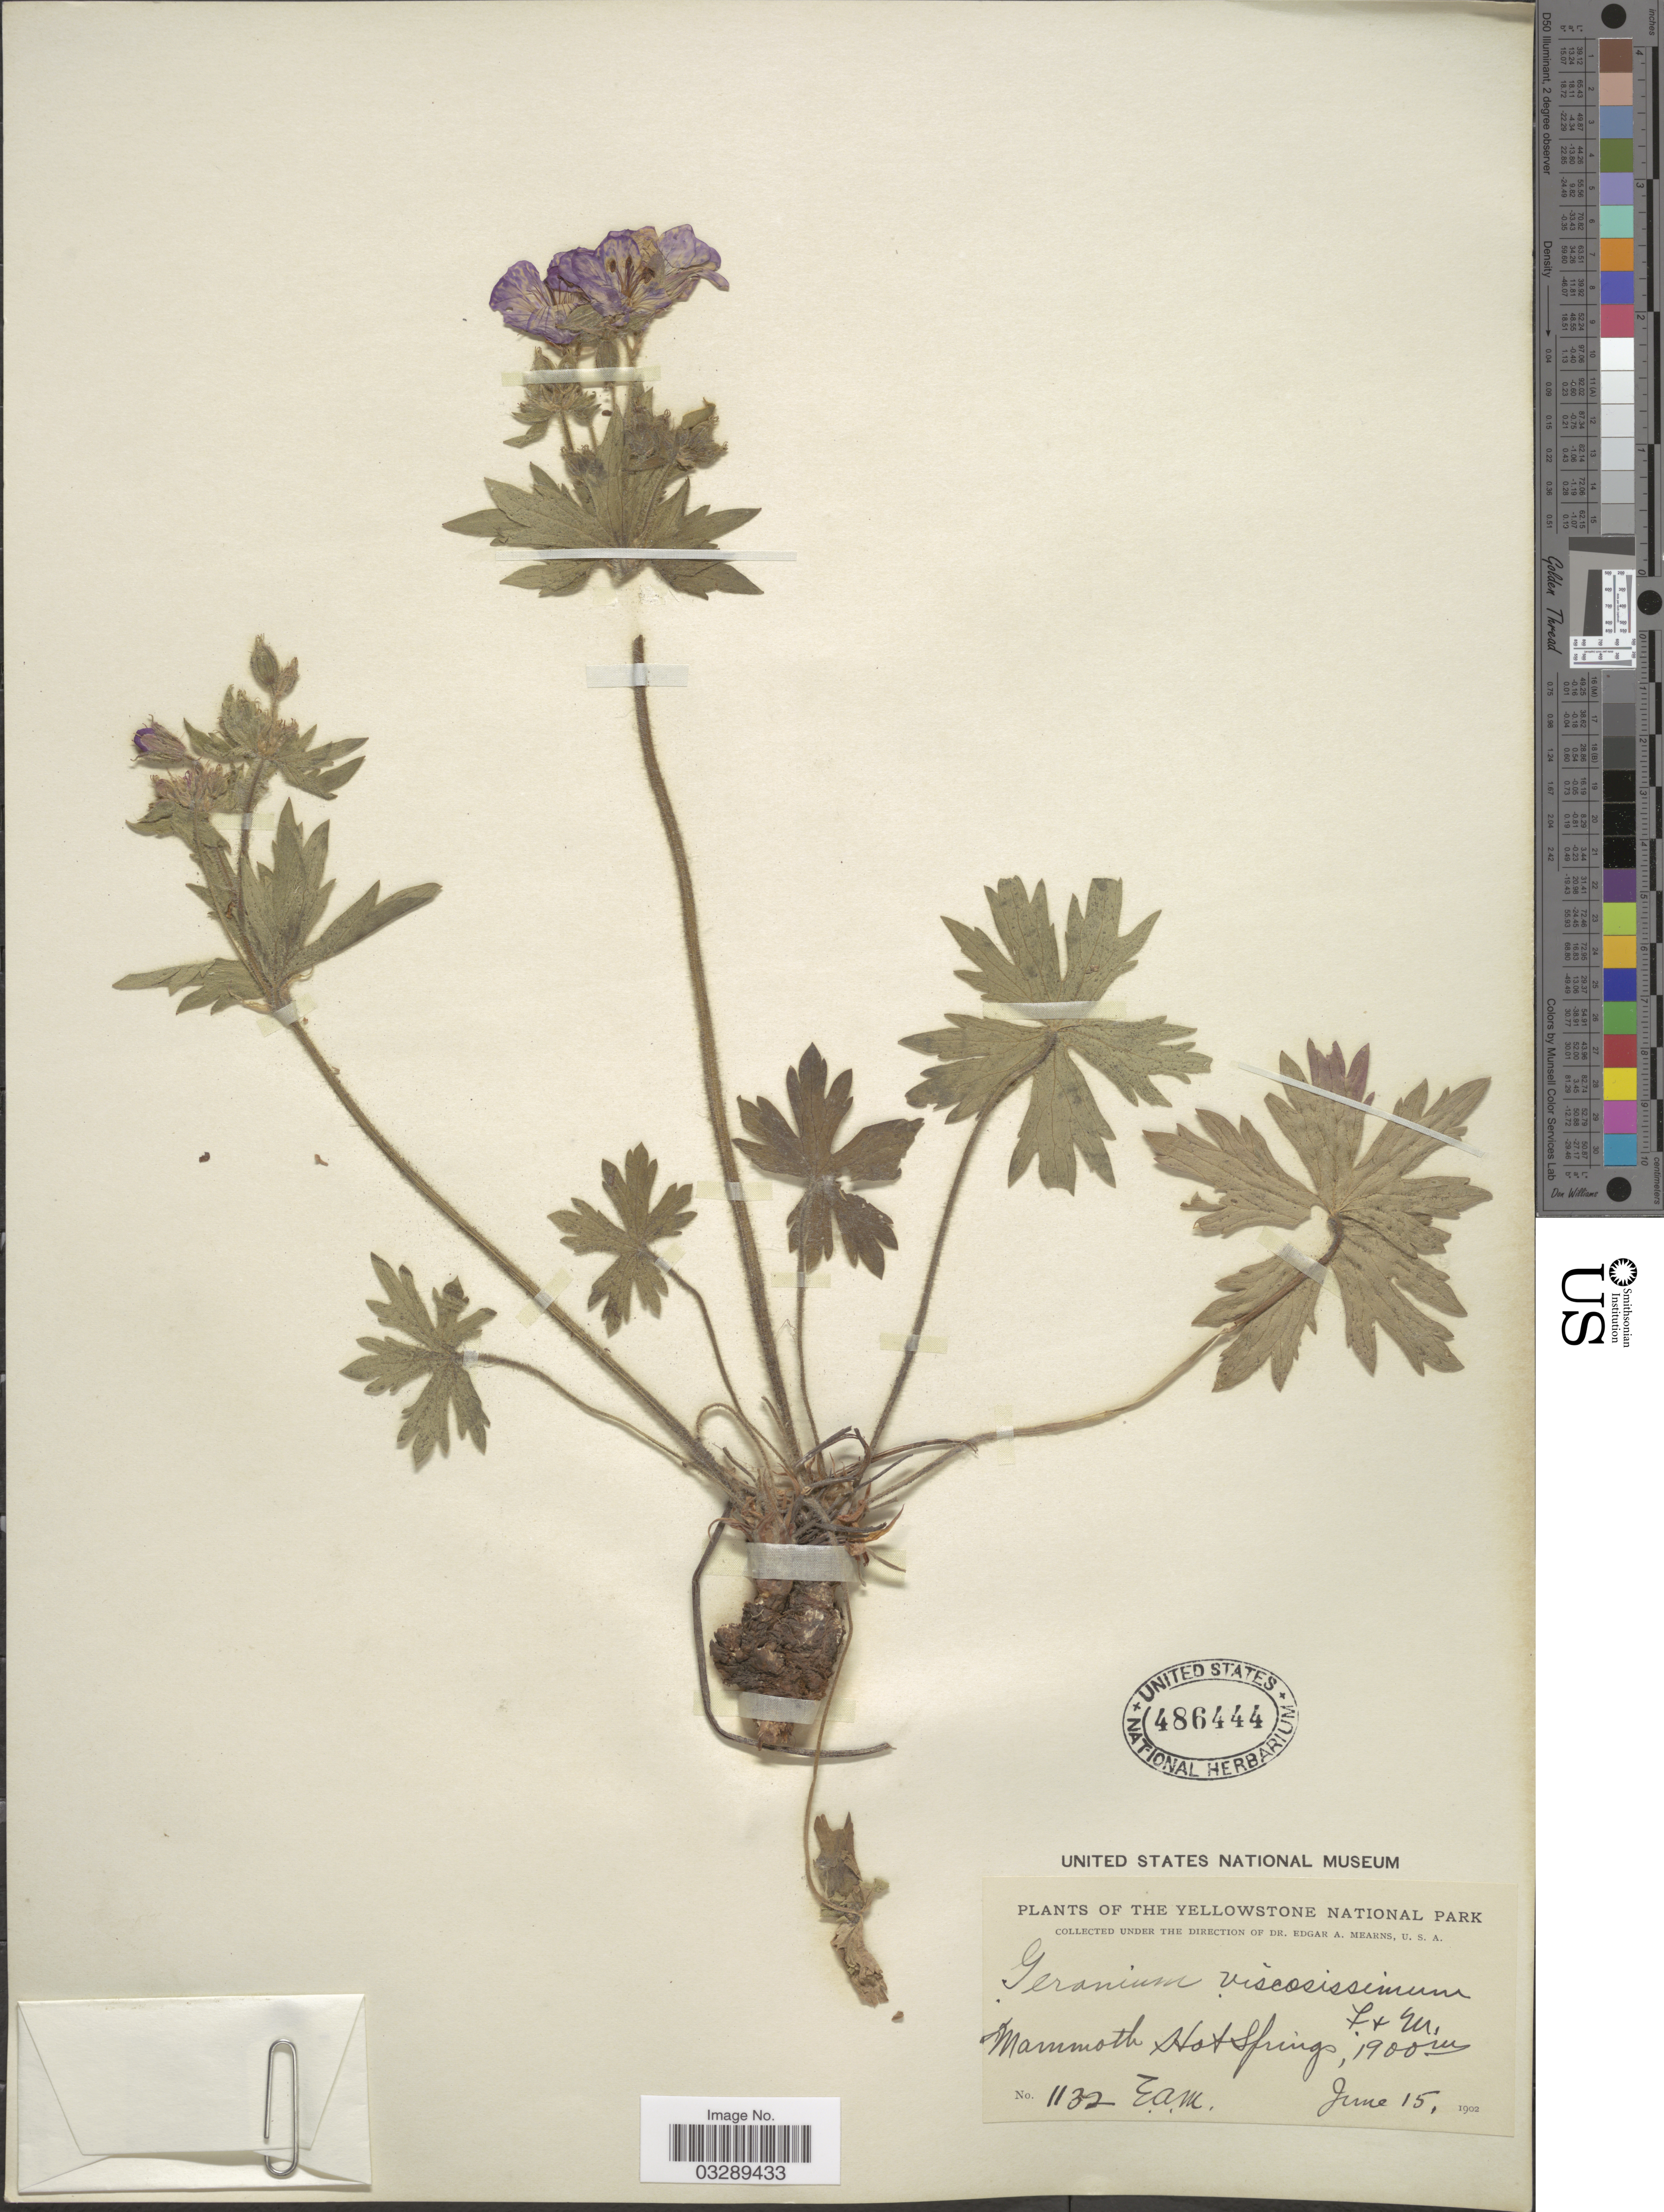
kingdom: Plantae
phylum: Tracheophyta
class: Magnoliopsida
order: Geraniales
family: Geraniaceae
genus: Geranium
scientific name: Geranium viscosissimum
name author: Fisch. & C.A. Mey.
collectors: E. A. Mearns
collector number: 1132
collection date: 1902-06-15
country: United States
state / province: Wyoming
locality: Yellowstone National Park. Mammoth Hot Springs.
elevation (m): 1900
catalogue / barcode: US 486444